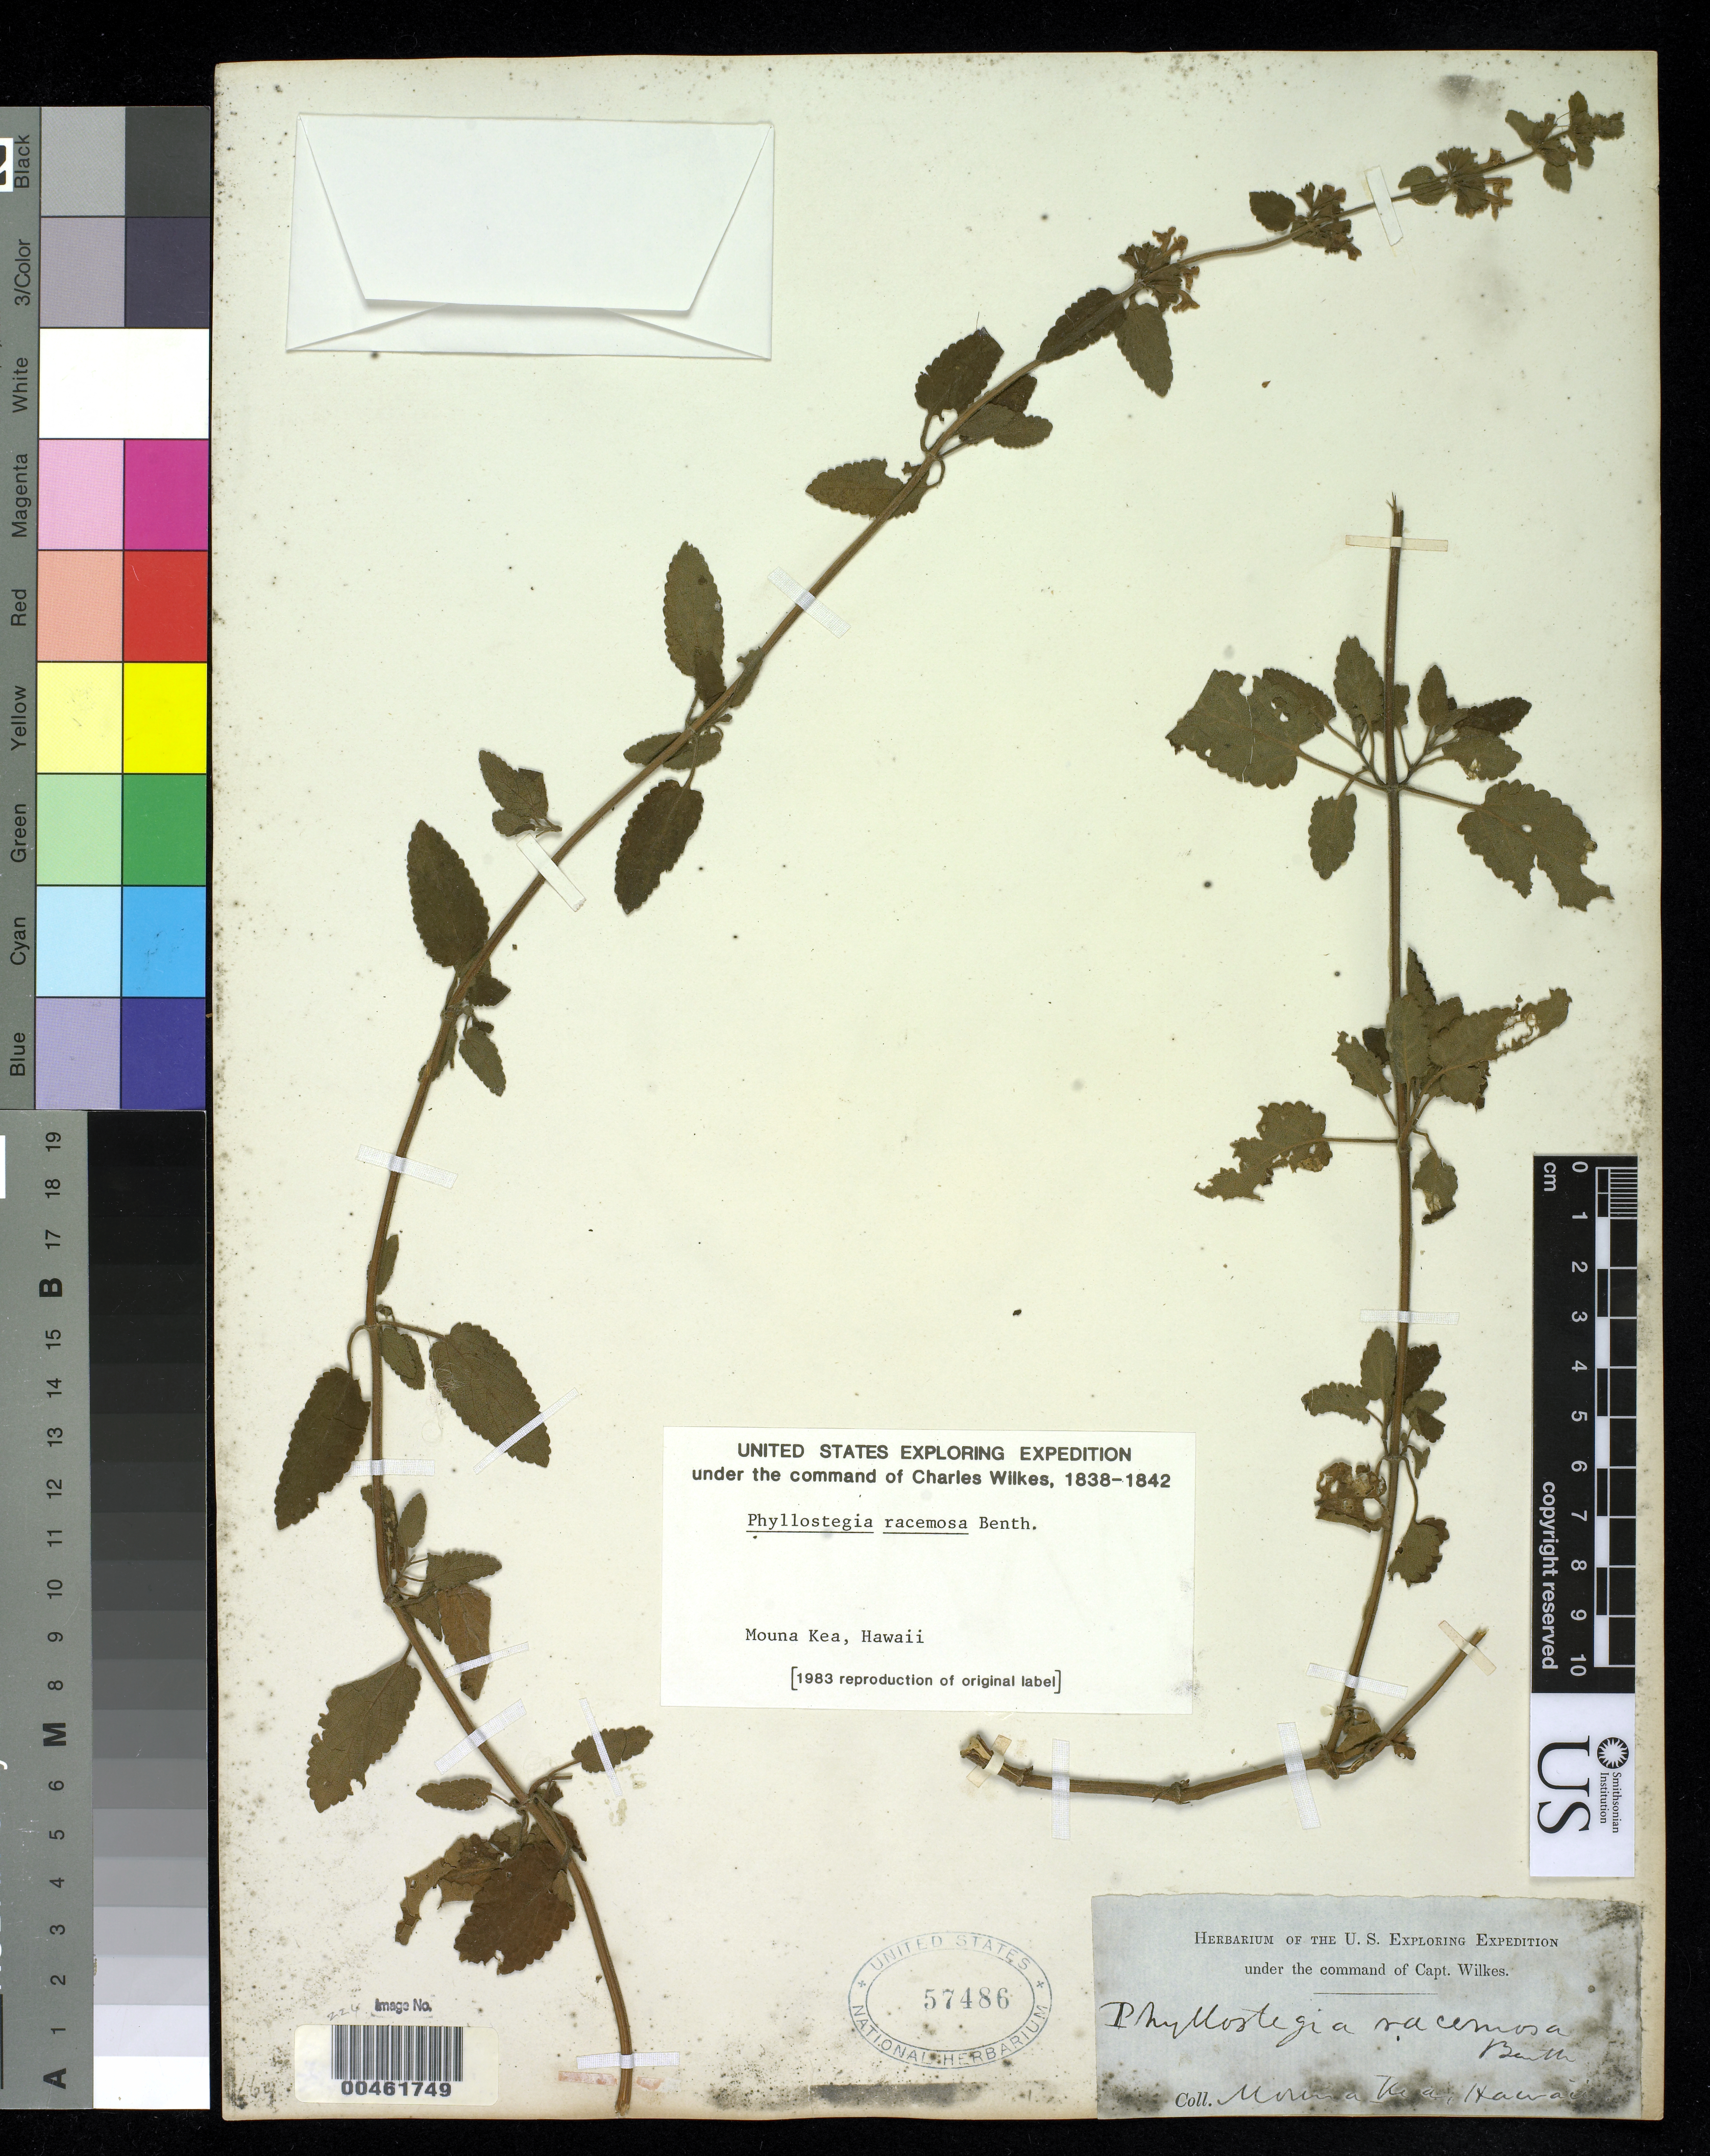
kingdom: Plantae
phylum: Tracheophyta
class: Magnoliopsida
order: Lamiales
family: Lamiaceae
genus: Phyllostegia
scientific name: Phyllostegia racemosa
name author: Benth.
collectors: Wilkes Explor. Exped.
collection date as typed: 1838 to -- --- 1842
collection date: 1838/1842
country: United States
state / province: Hawaii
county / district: Hawaii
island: Hawaii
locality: Mauna Kea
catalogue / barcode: US 57486